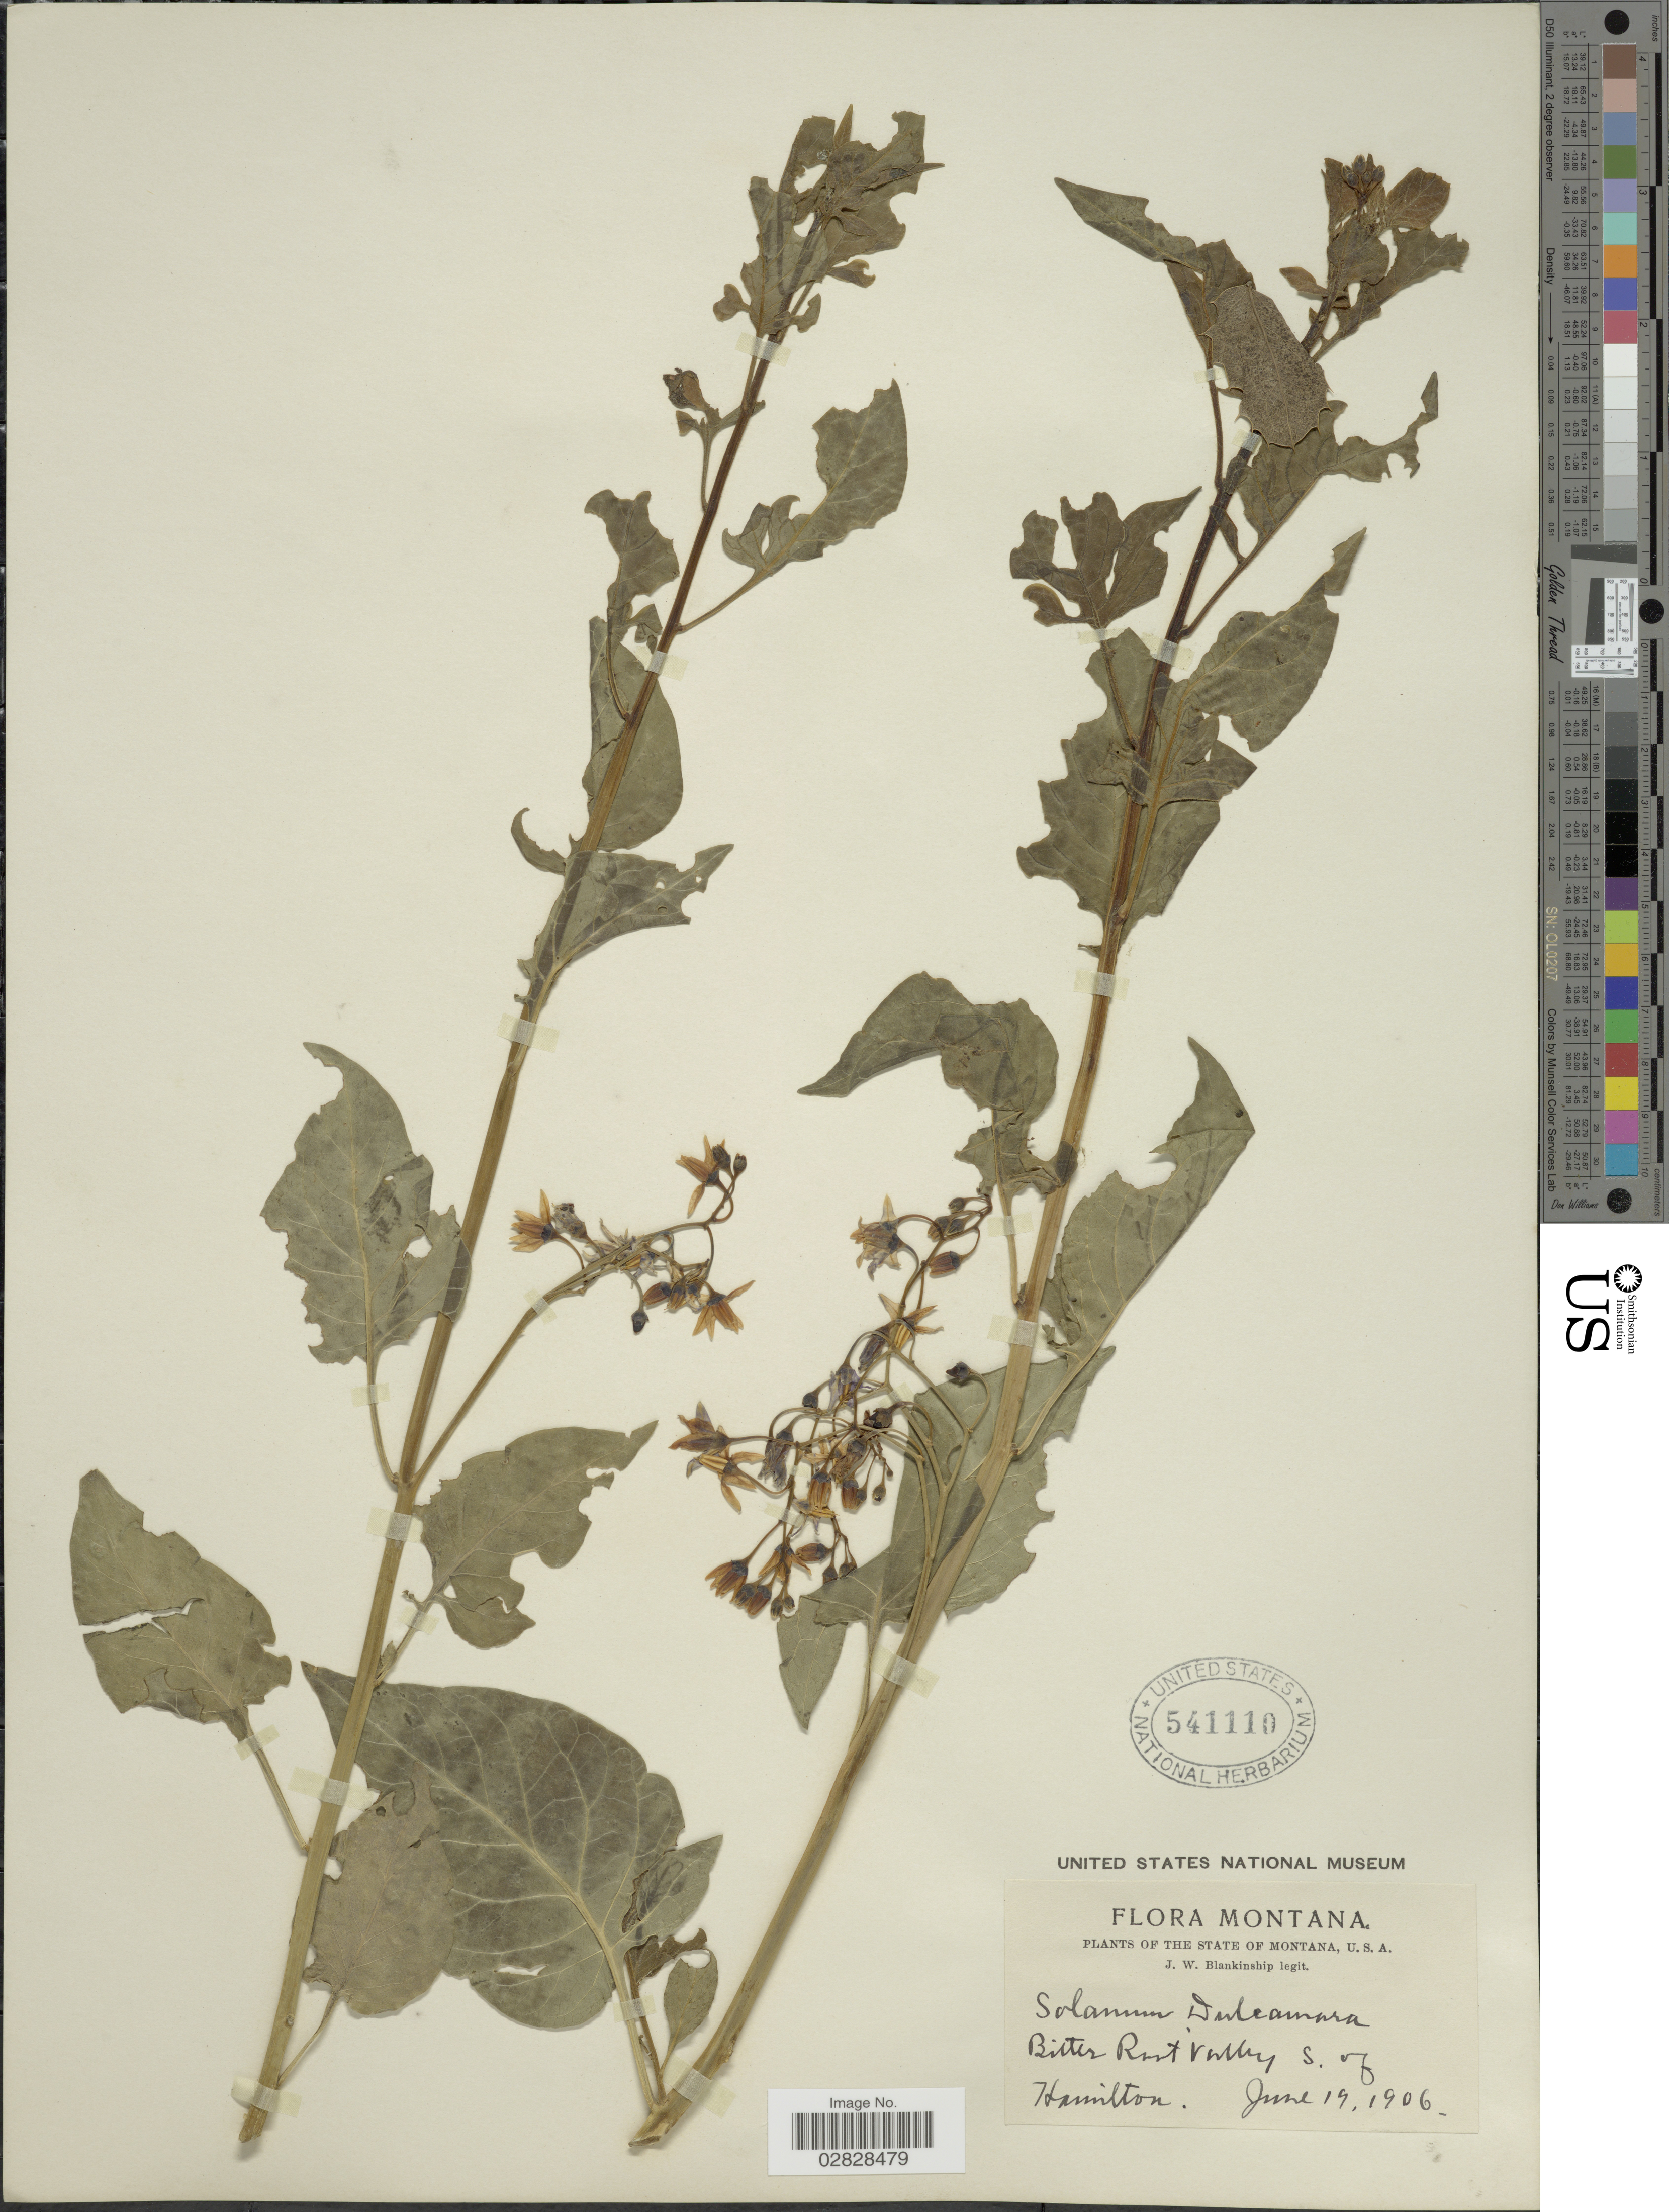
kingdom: Plantae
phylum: Tracheophyta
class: Magnoliopsida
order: Solanales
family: Solanaceae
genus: Solanum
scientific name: Solanum dulcamara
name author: L.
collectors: J. W. Blankinship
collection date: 1906-06-19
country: United States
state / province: Montana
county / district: Ravalli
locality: Bitter Rest Valley. S. of Hamilton.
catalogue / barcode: US 541110